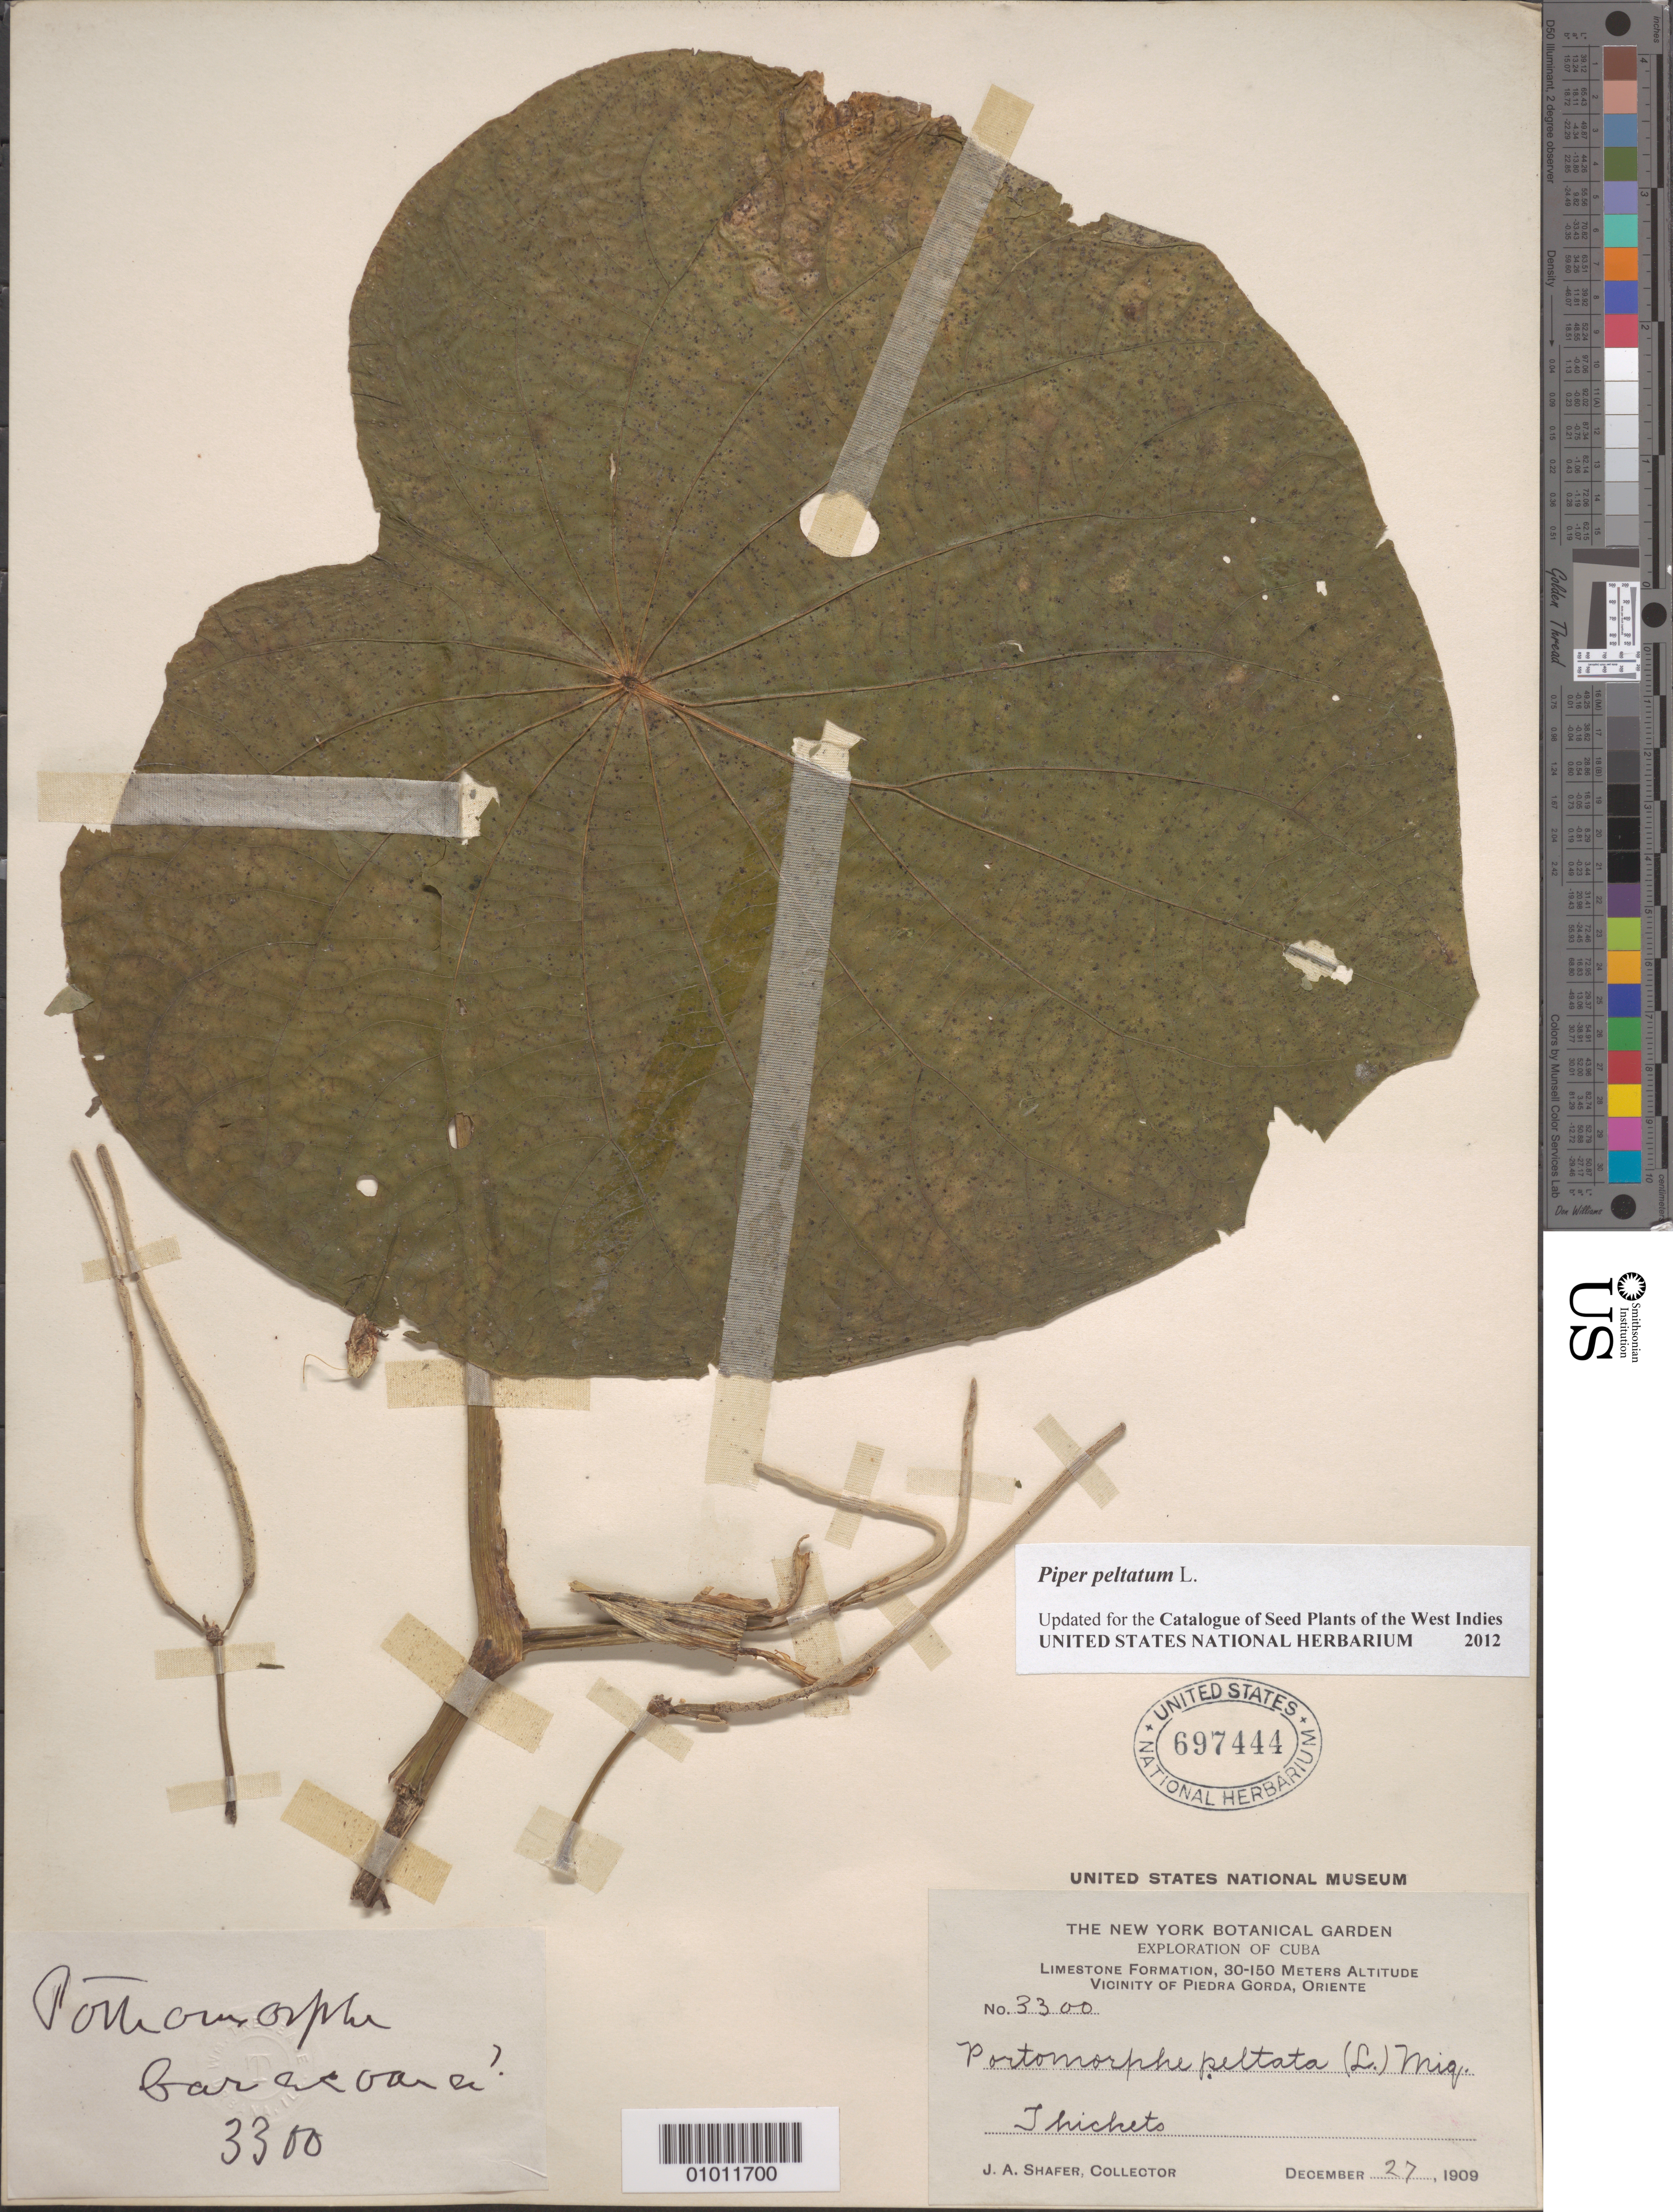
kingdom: Plantae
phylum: Tracheophyta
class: Magnoliopsida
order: Piperales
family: Piperaceae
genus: Piper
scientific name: Piper peltatum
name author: L.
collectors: J. A. Shafer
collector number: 3300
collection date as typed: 27 Dec 1909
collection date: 1909-12-27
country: Cuba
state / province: Oriente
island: Cuba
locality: Vicinity of Piedra Gorda, limestone formation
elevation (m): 30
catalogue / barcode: US 697444